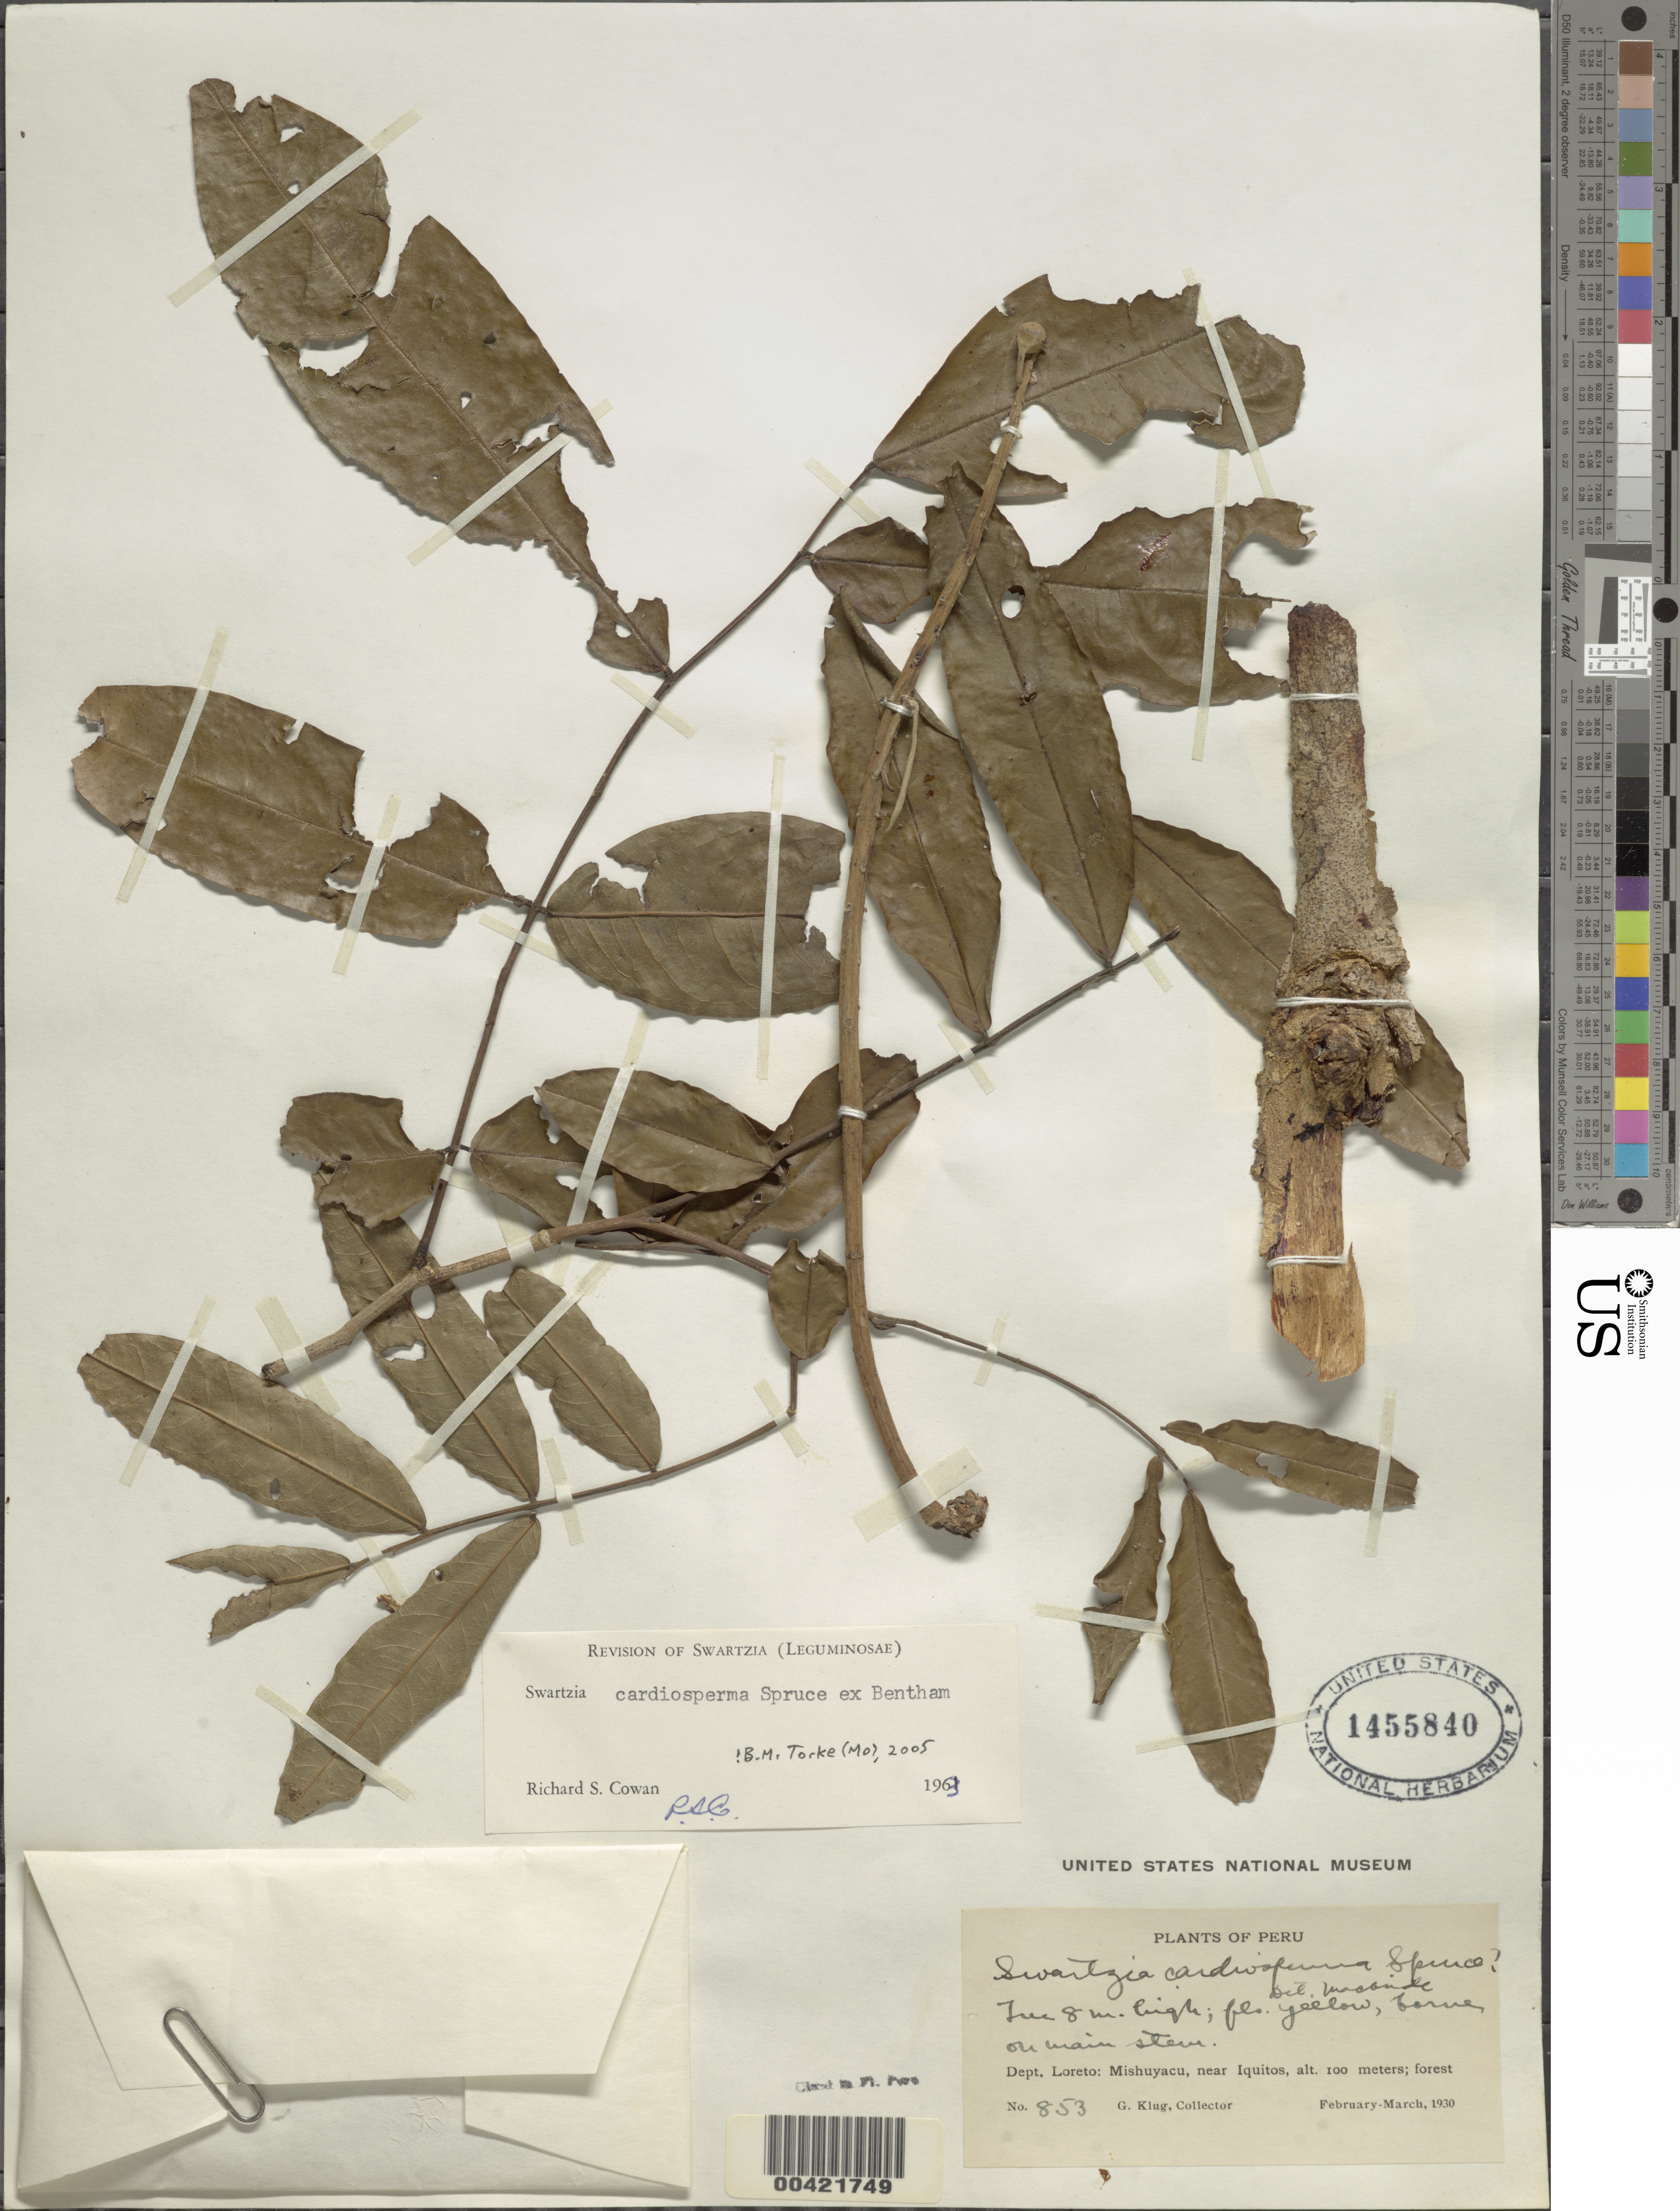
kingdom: Plantae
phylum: Tracheophyta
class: Magnoliopsida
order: Fabales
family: Fabaceae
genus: Swartzia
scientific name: Swartzia cardiosperma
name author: Spruce ex Benth.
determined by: Cowan, R. S.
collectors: G. Klug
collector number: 853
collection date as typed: Feb 1930 to -- Mar 1930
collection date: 1930-02/1930-03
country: Peru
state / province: Loreto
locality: Mishuyacu; near Iquitos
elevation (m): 100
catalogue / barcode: US 1455840